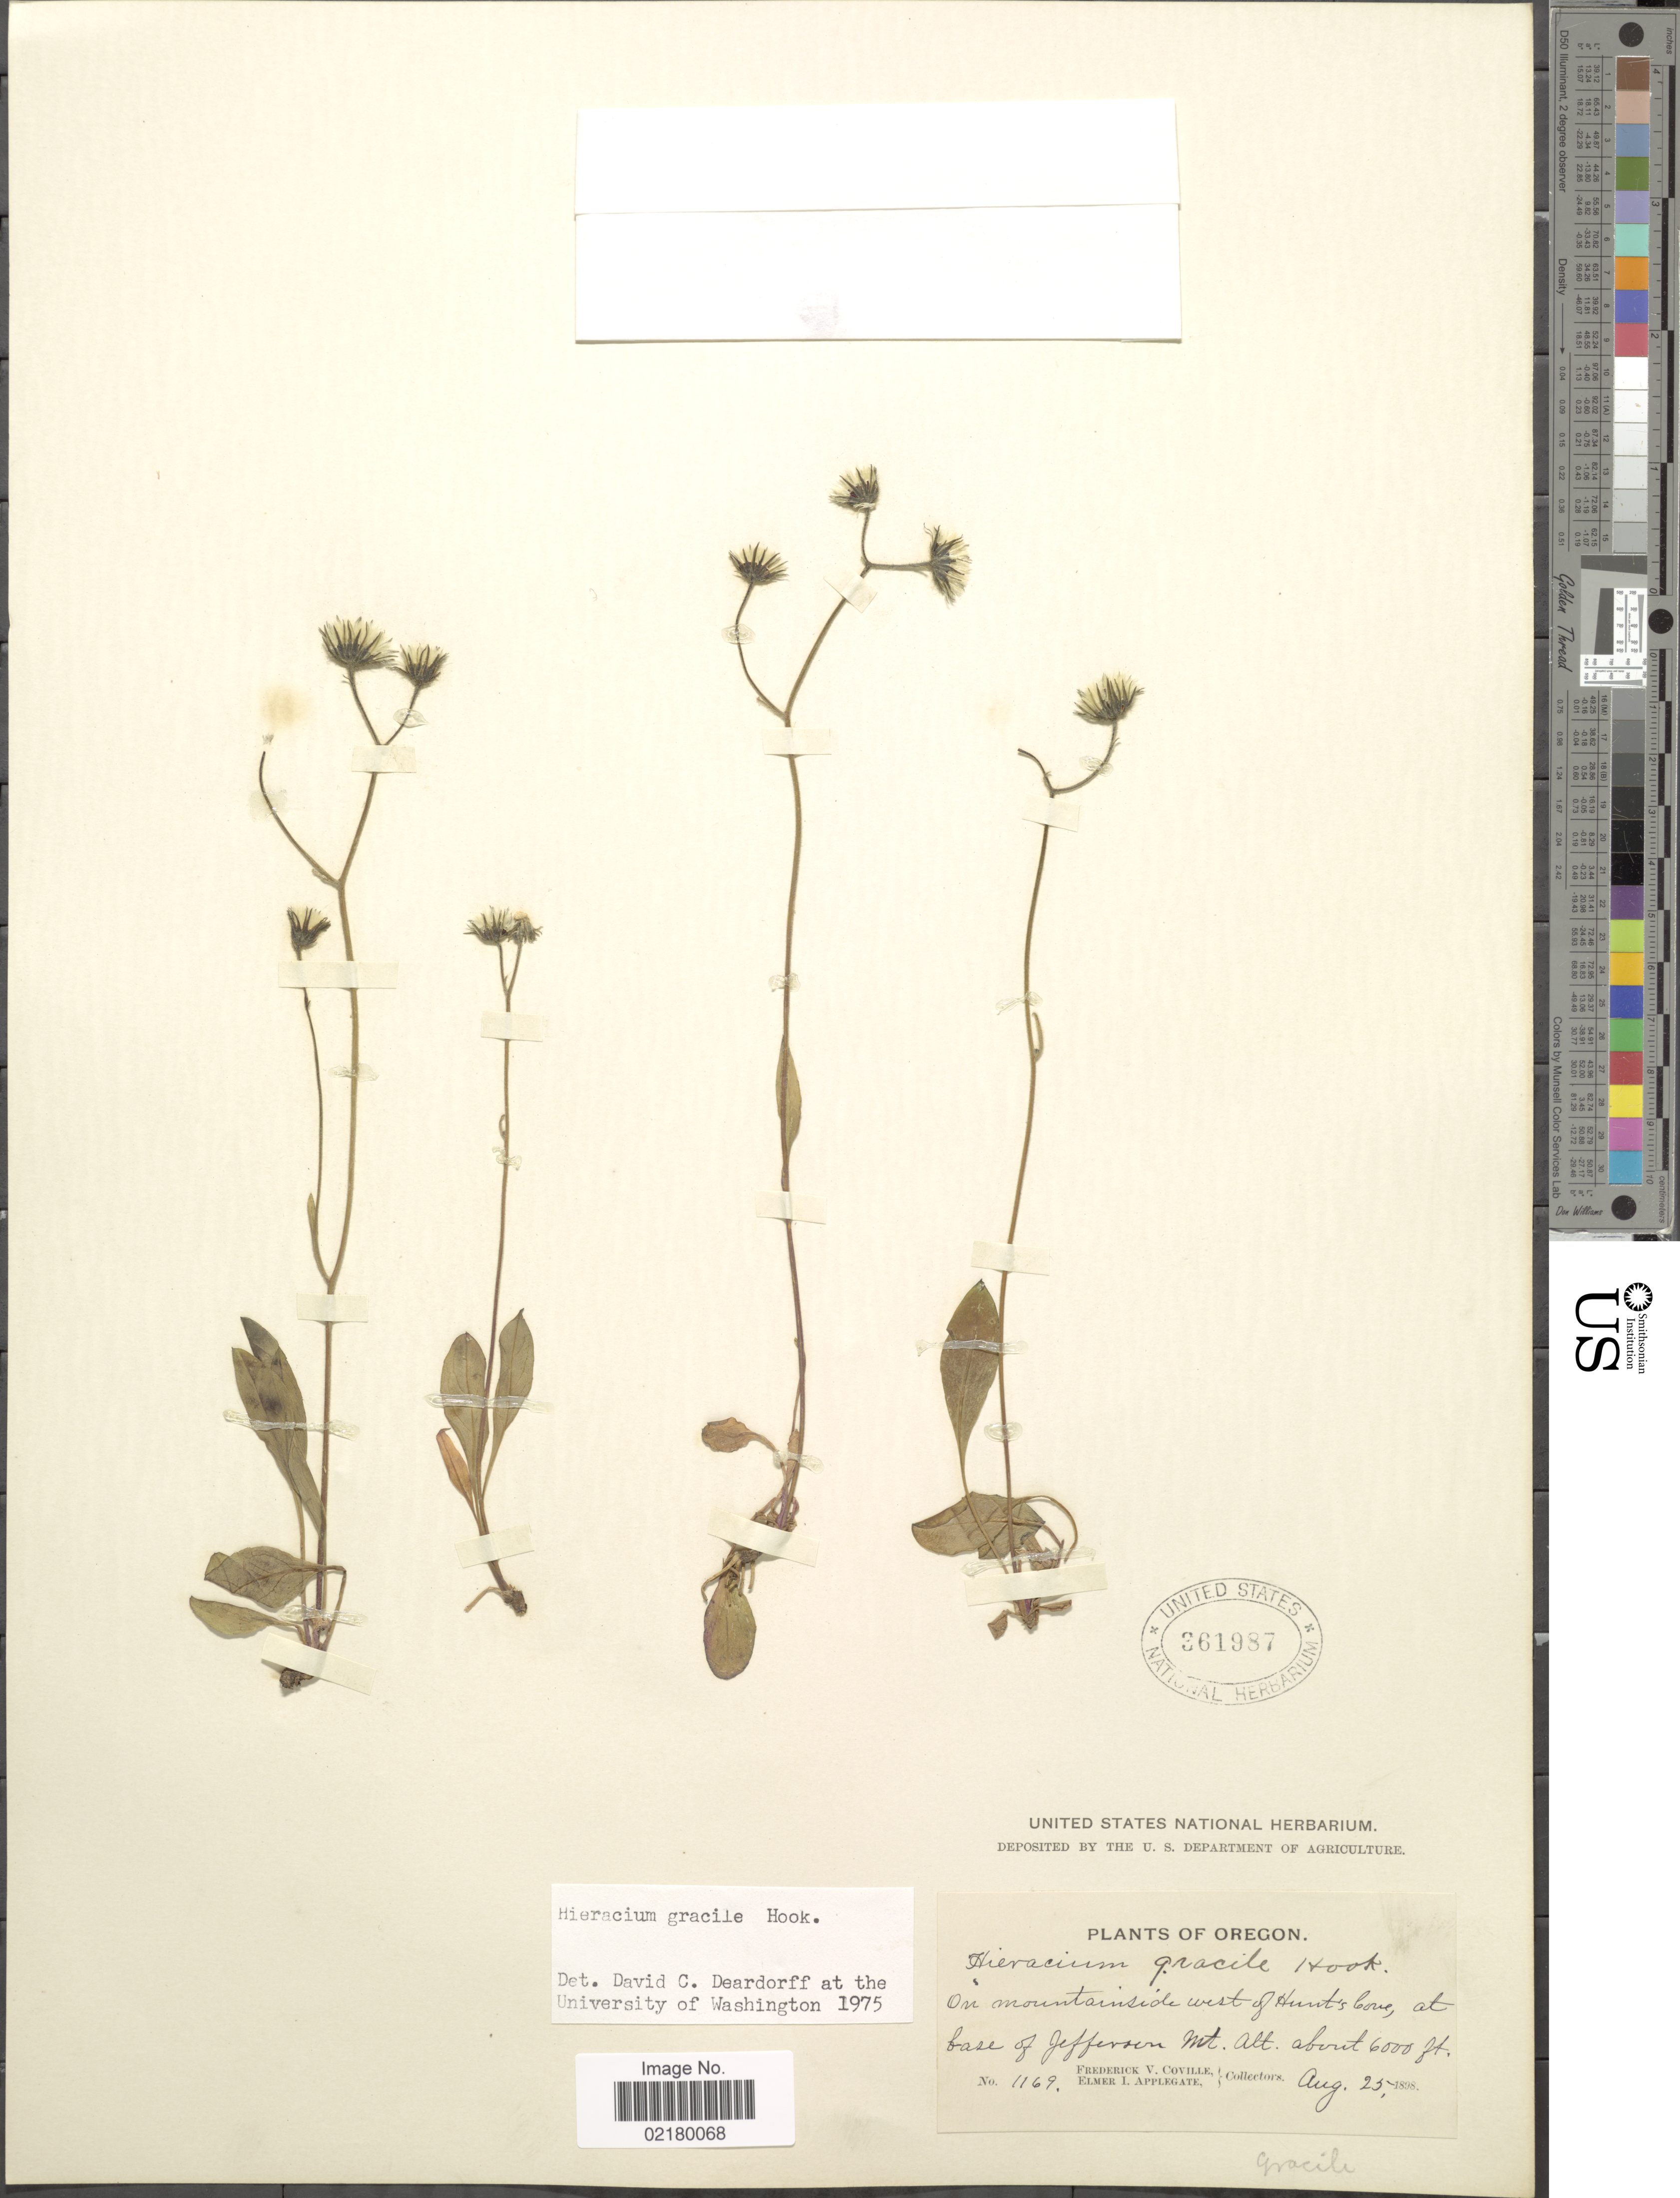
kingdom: Plantae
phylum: Tracheophyta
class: Magnoliopsida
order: Asterales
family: Asteraceae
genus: Hieracium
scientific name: Hieracium triste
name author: Willd. ex Spreng.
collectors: F. V. Coville & E. I. Applegate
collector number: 1169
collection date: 1898-08-25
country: United States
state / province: Oregon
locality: On mountainside west of Hunt;s Cove, at base of Jefferson Mt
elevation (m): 1829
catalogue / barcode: US 361987